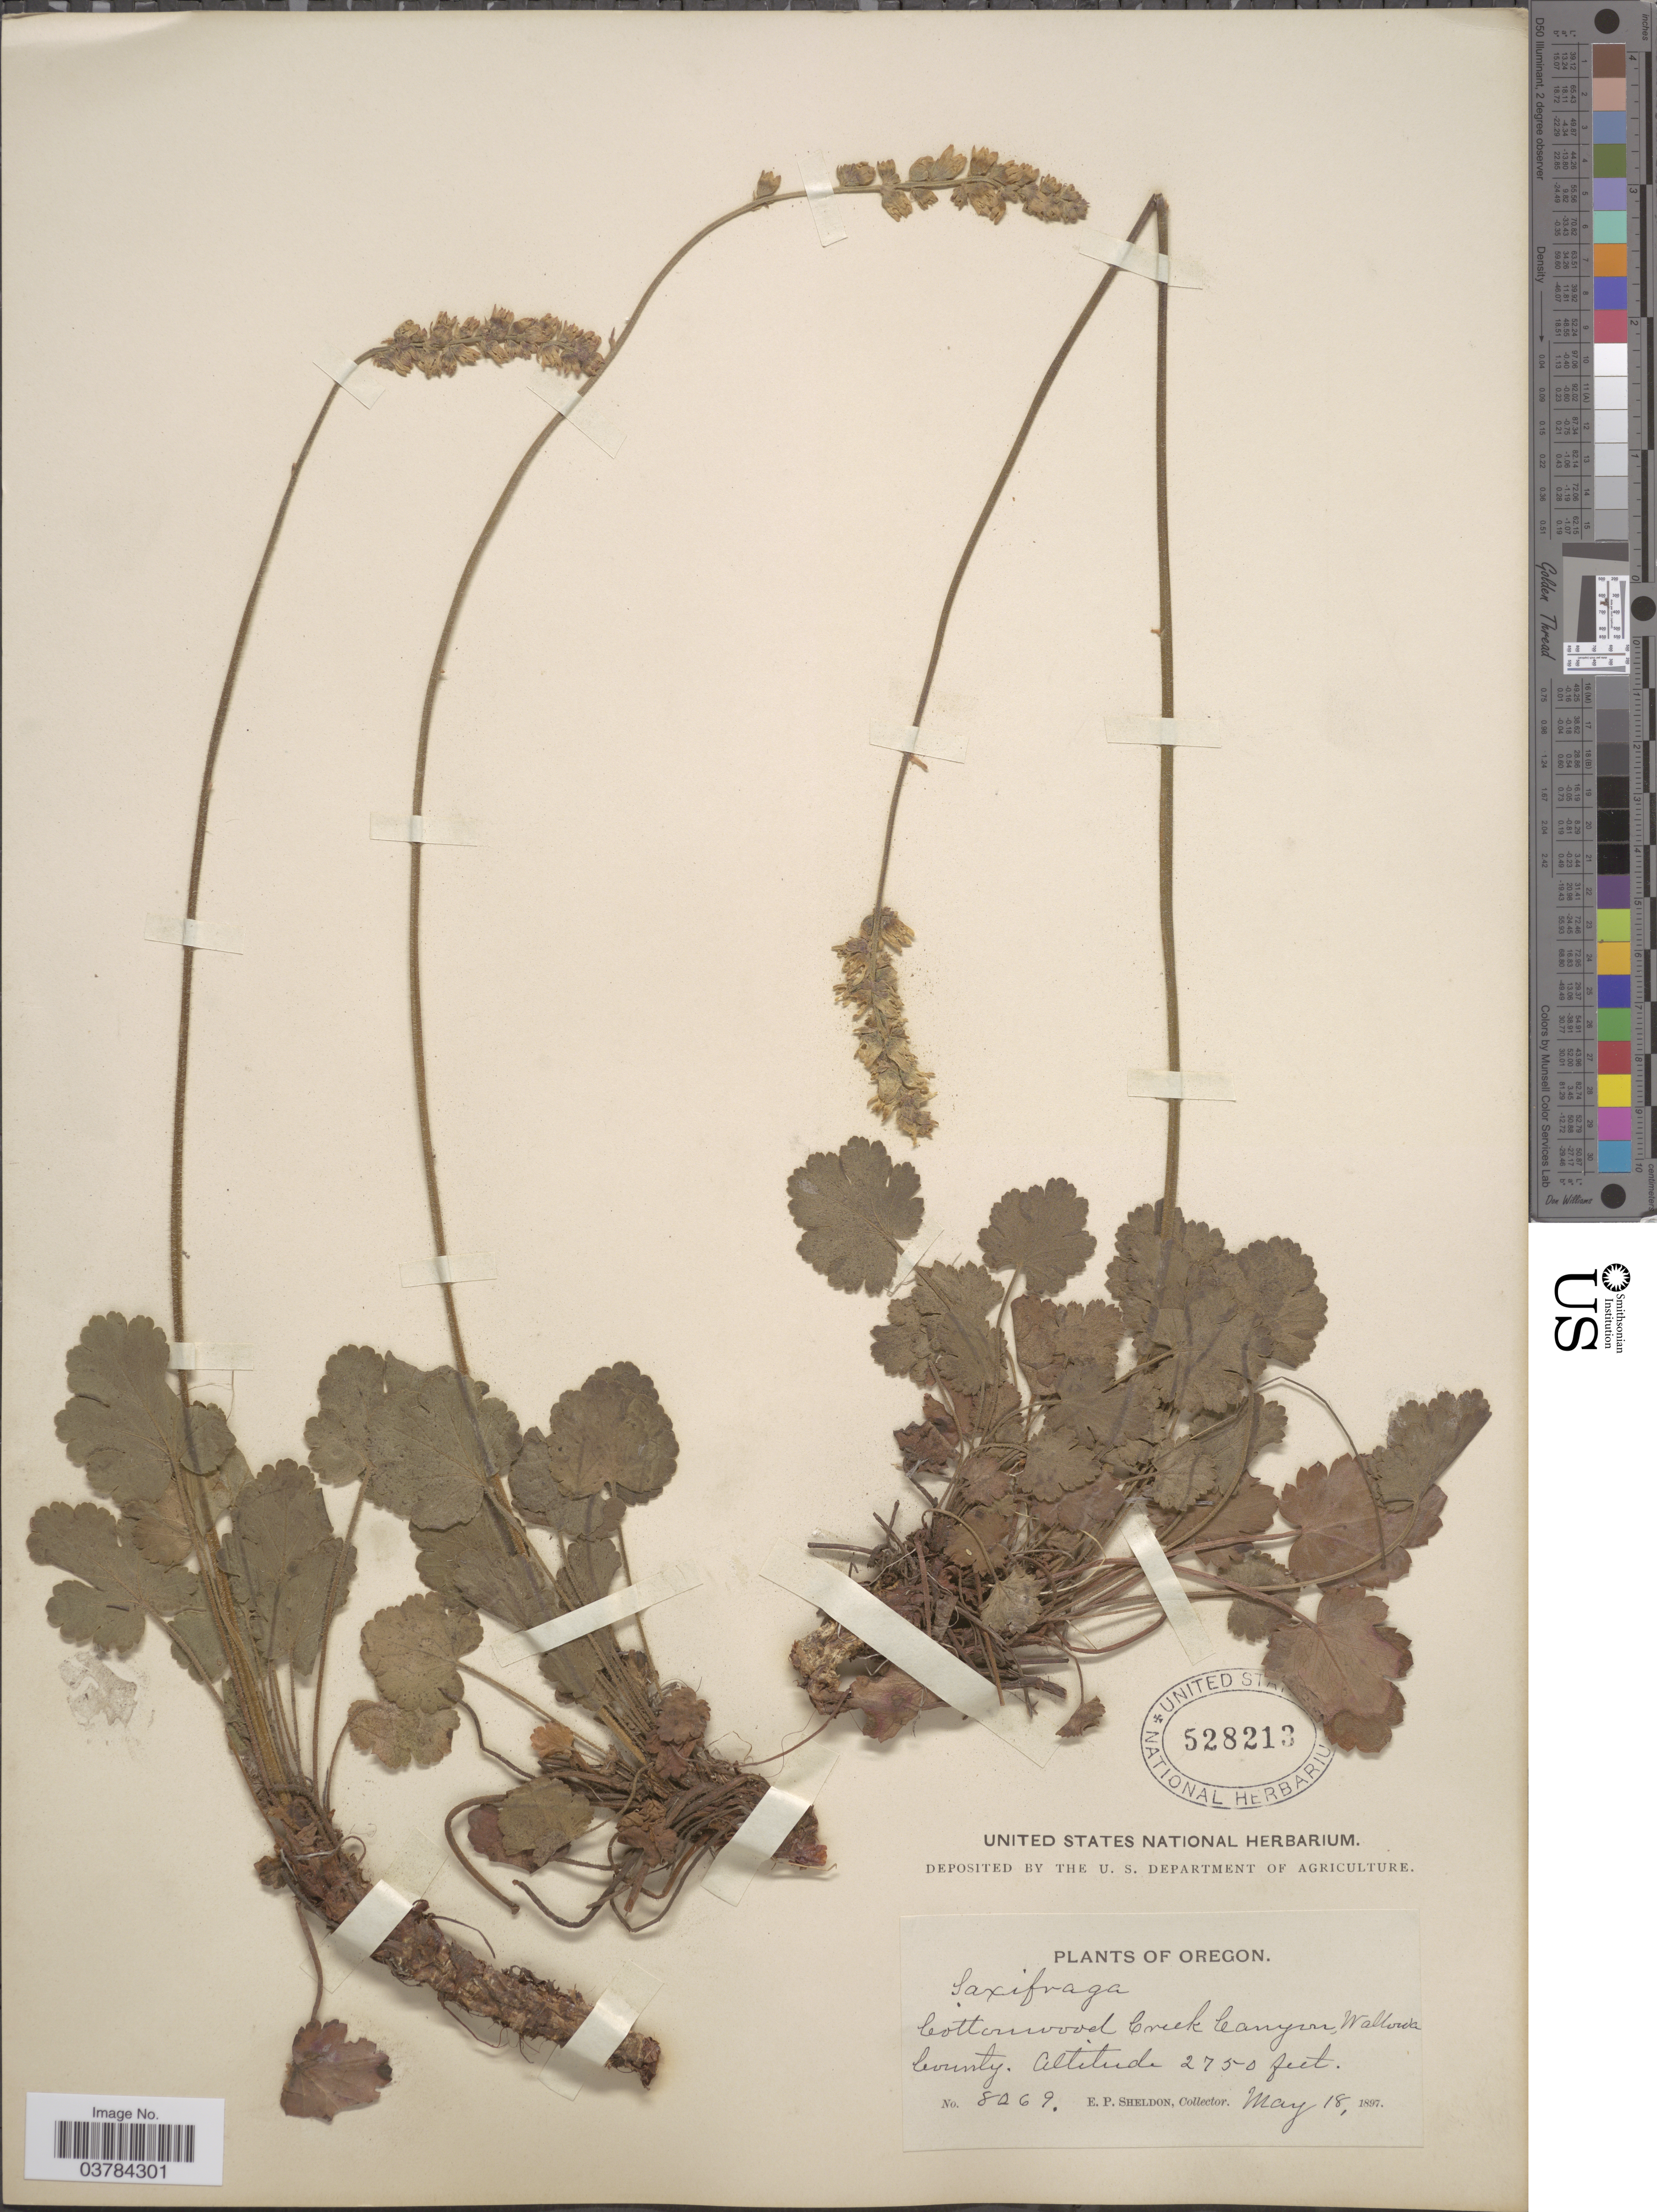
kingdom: Plantae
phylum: Tracheophyta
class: Magnoliopsida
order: Saxifragales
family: Saxifragaceae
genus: Heuchera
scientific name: Heuchera columbiana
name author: Rydb.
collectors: E. P. Sheldon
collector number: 8069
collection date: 1897-05-18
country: United States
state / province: Oregon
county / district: Wallowa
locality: Cottonwood Creek Canyon, Wallowa County.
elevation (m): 838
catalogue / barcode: US 528213